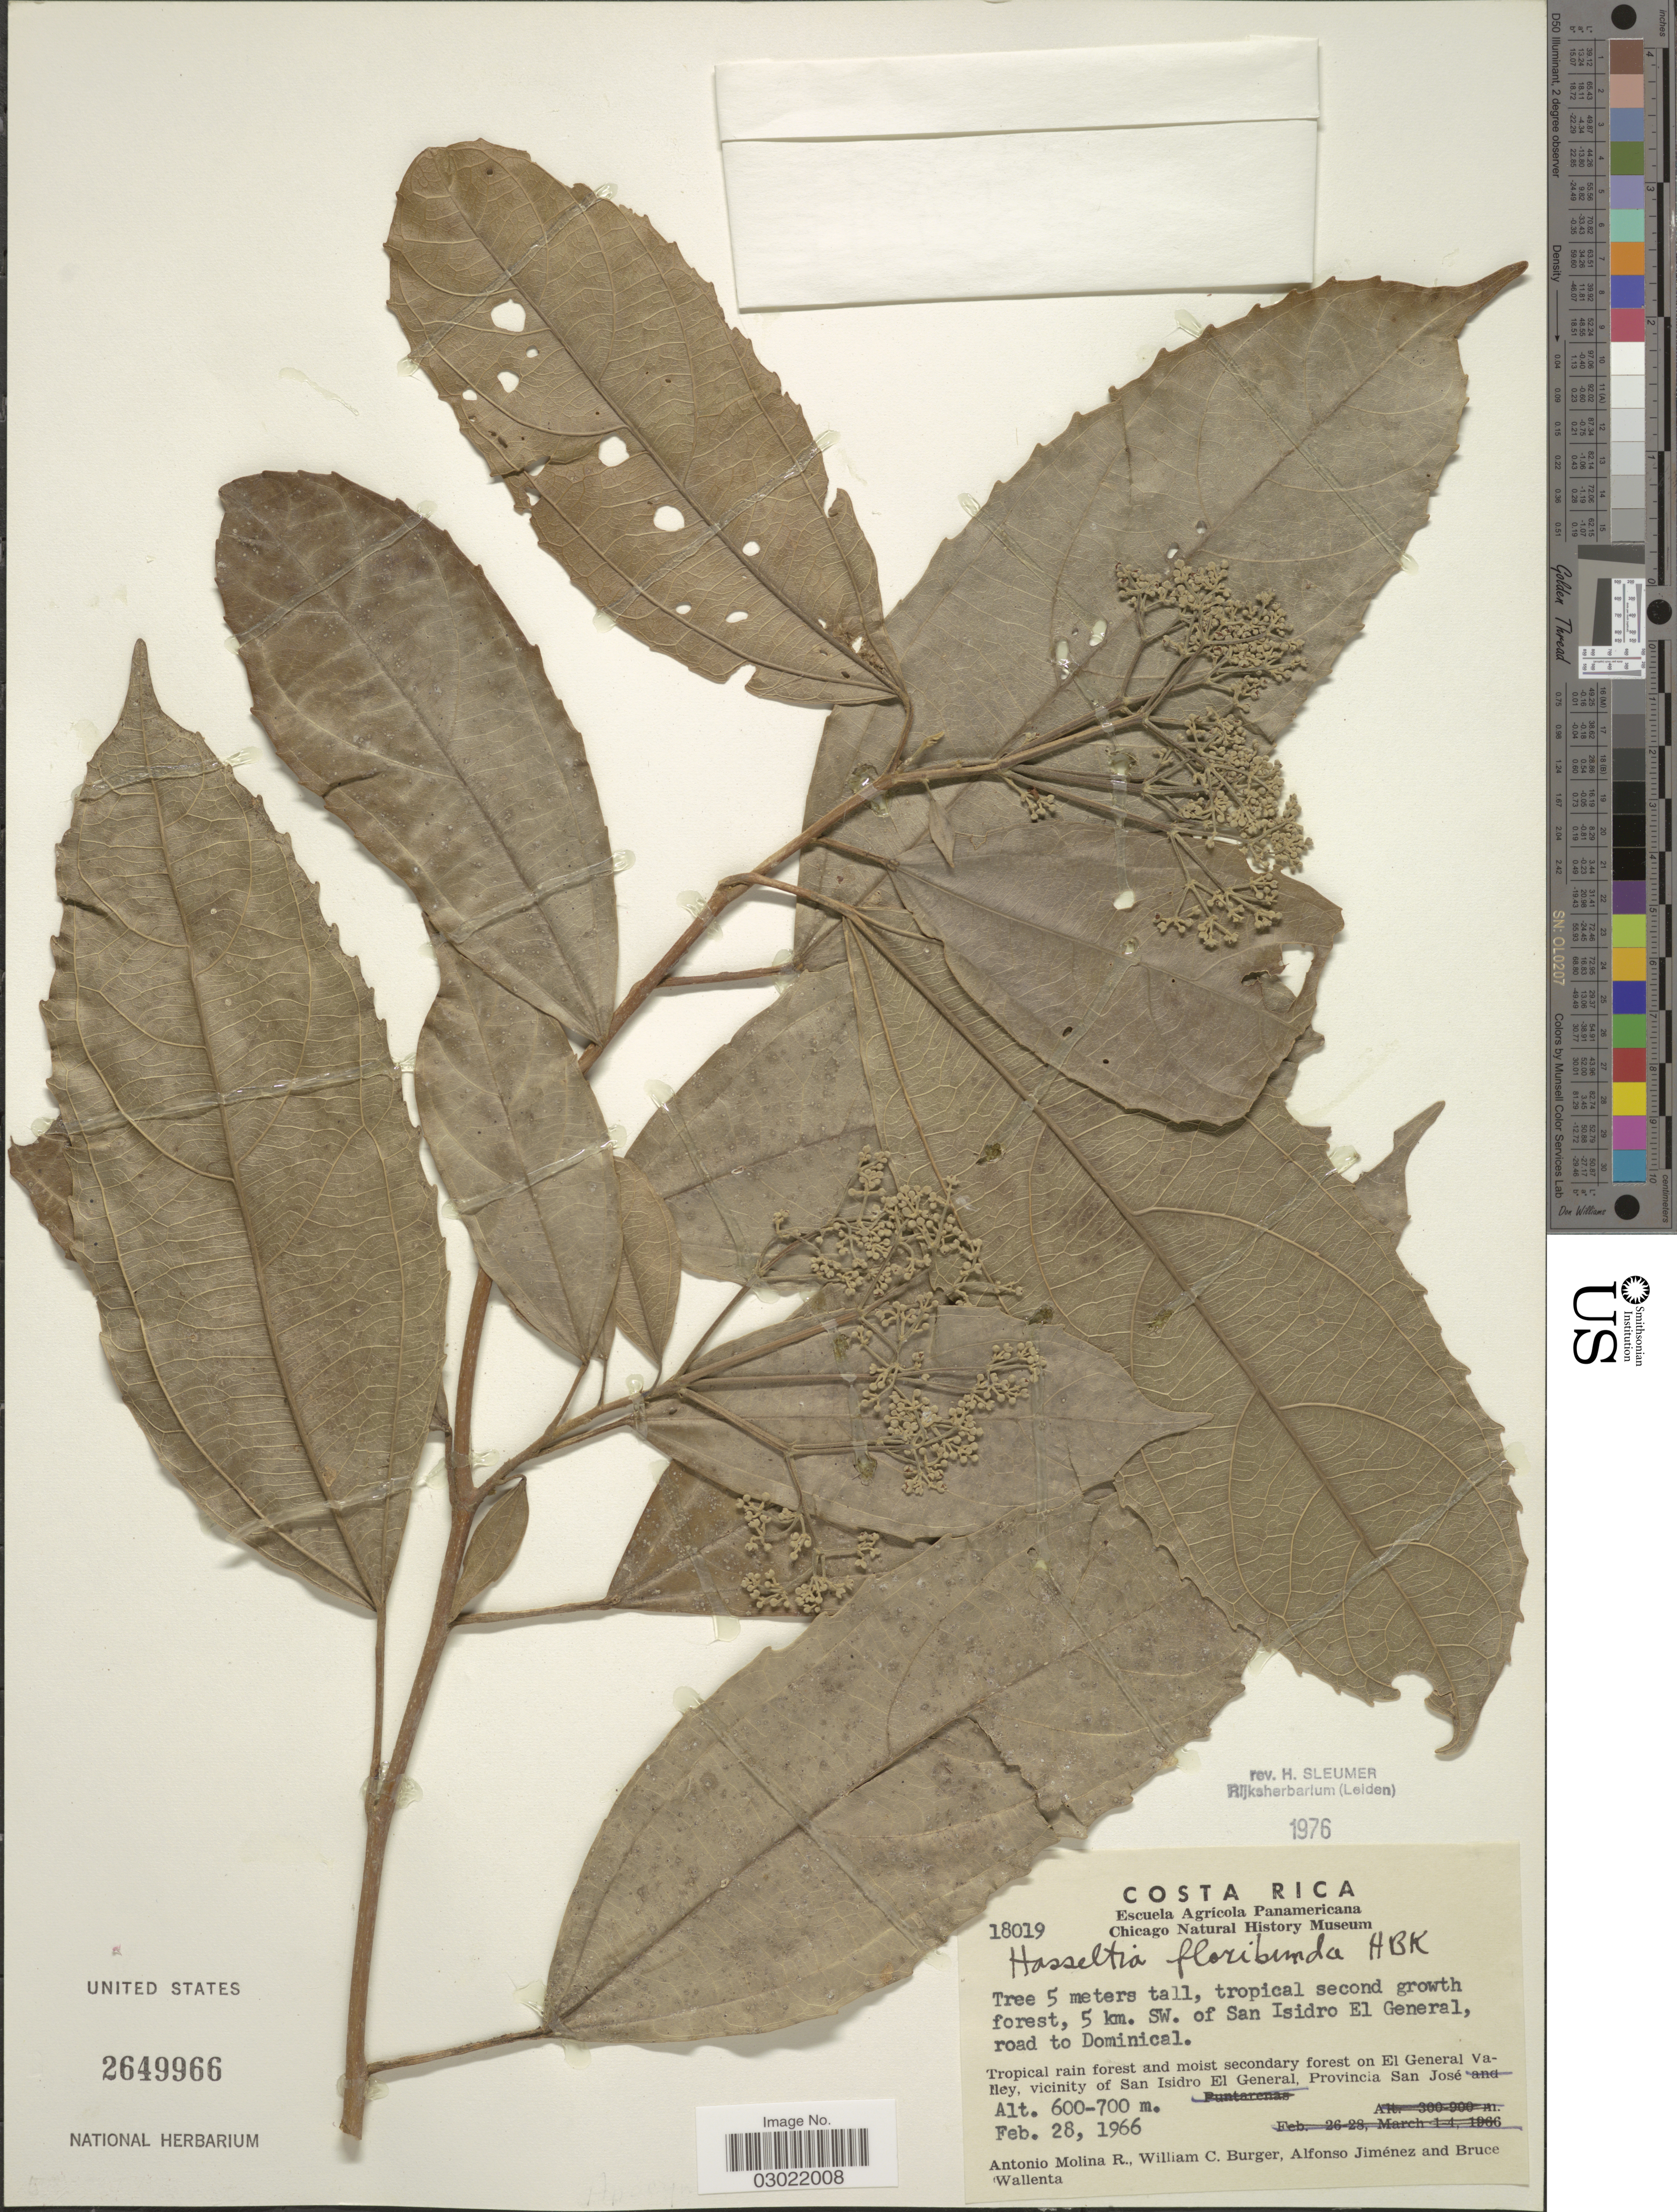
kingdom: Plantae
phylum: Tracheophyta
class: Magnoliopsida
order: Malpighiales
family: Salicaceae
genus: Hasseltia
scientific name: Hasseltia floribunda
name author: Kunth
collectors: A. Molina R., W. Burger, A. Jiménez & B. Wallenta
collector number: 18019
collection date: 1966-02-28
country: Costa Rica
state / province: San José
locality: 5 km. SW. of San Isidro El General, road to Dominical. Tropical rain forest and moist secondary forest on El General Valley, vicinity of San Isidro El General, Provincia San José.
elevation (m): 600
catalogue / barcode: US 2649966